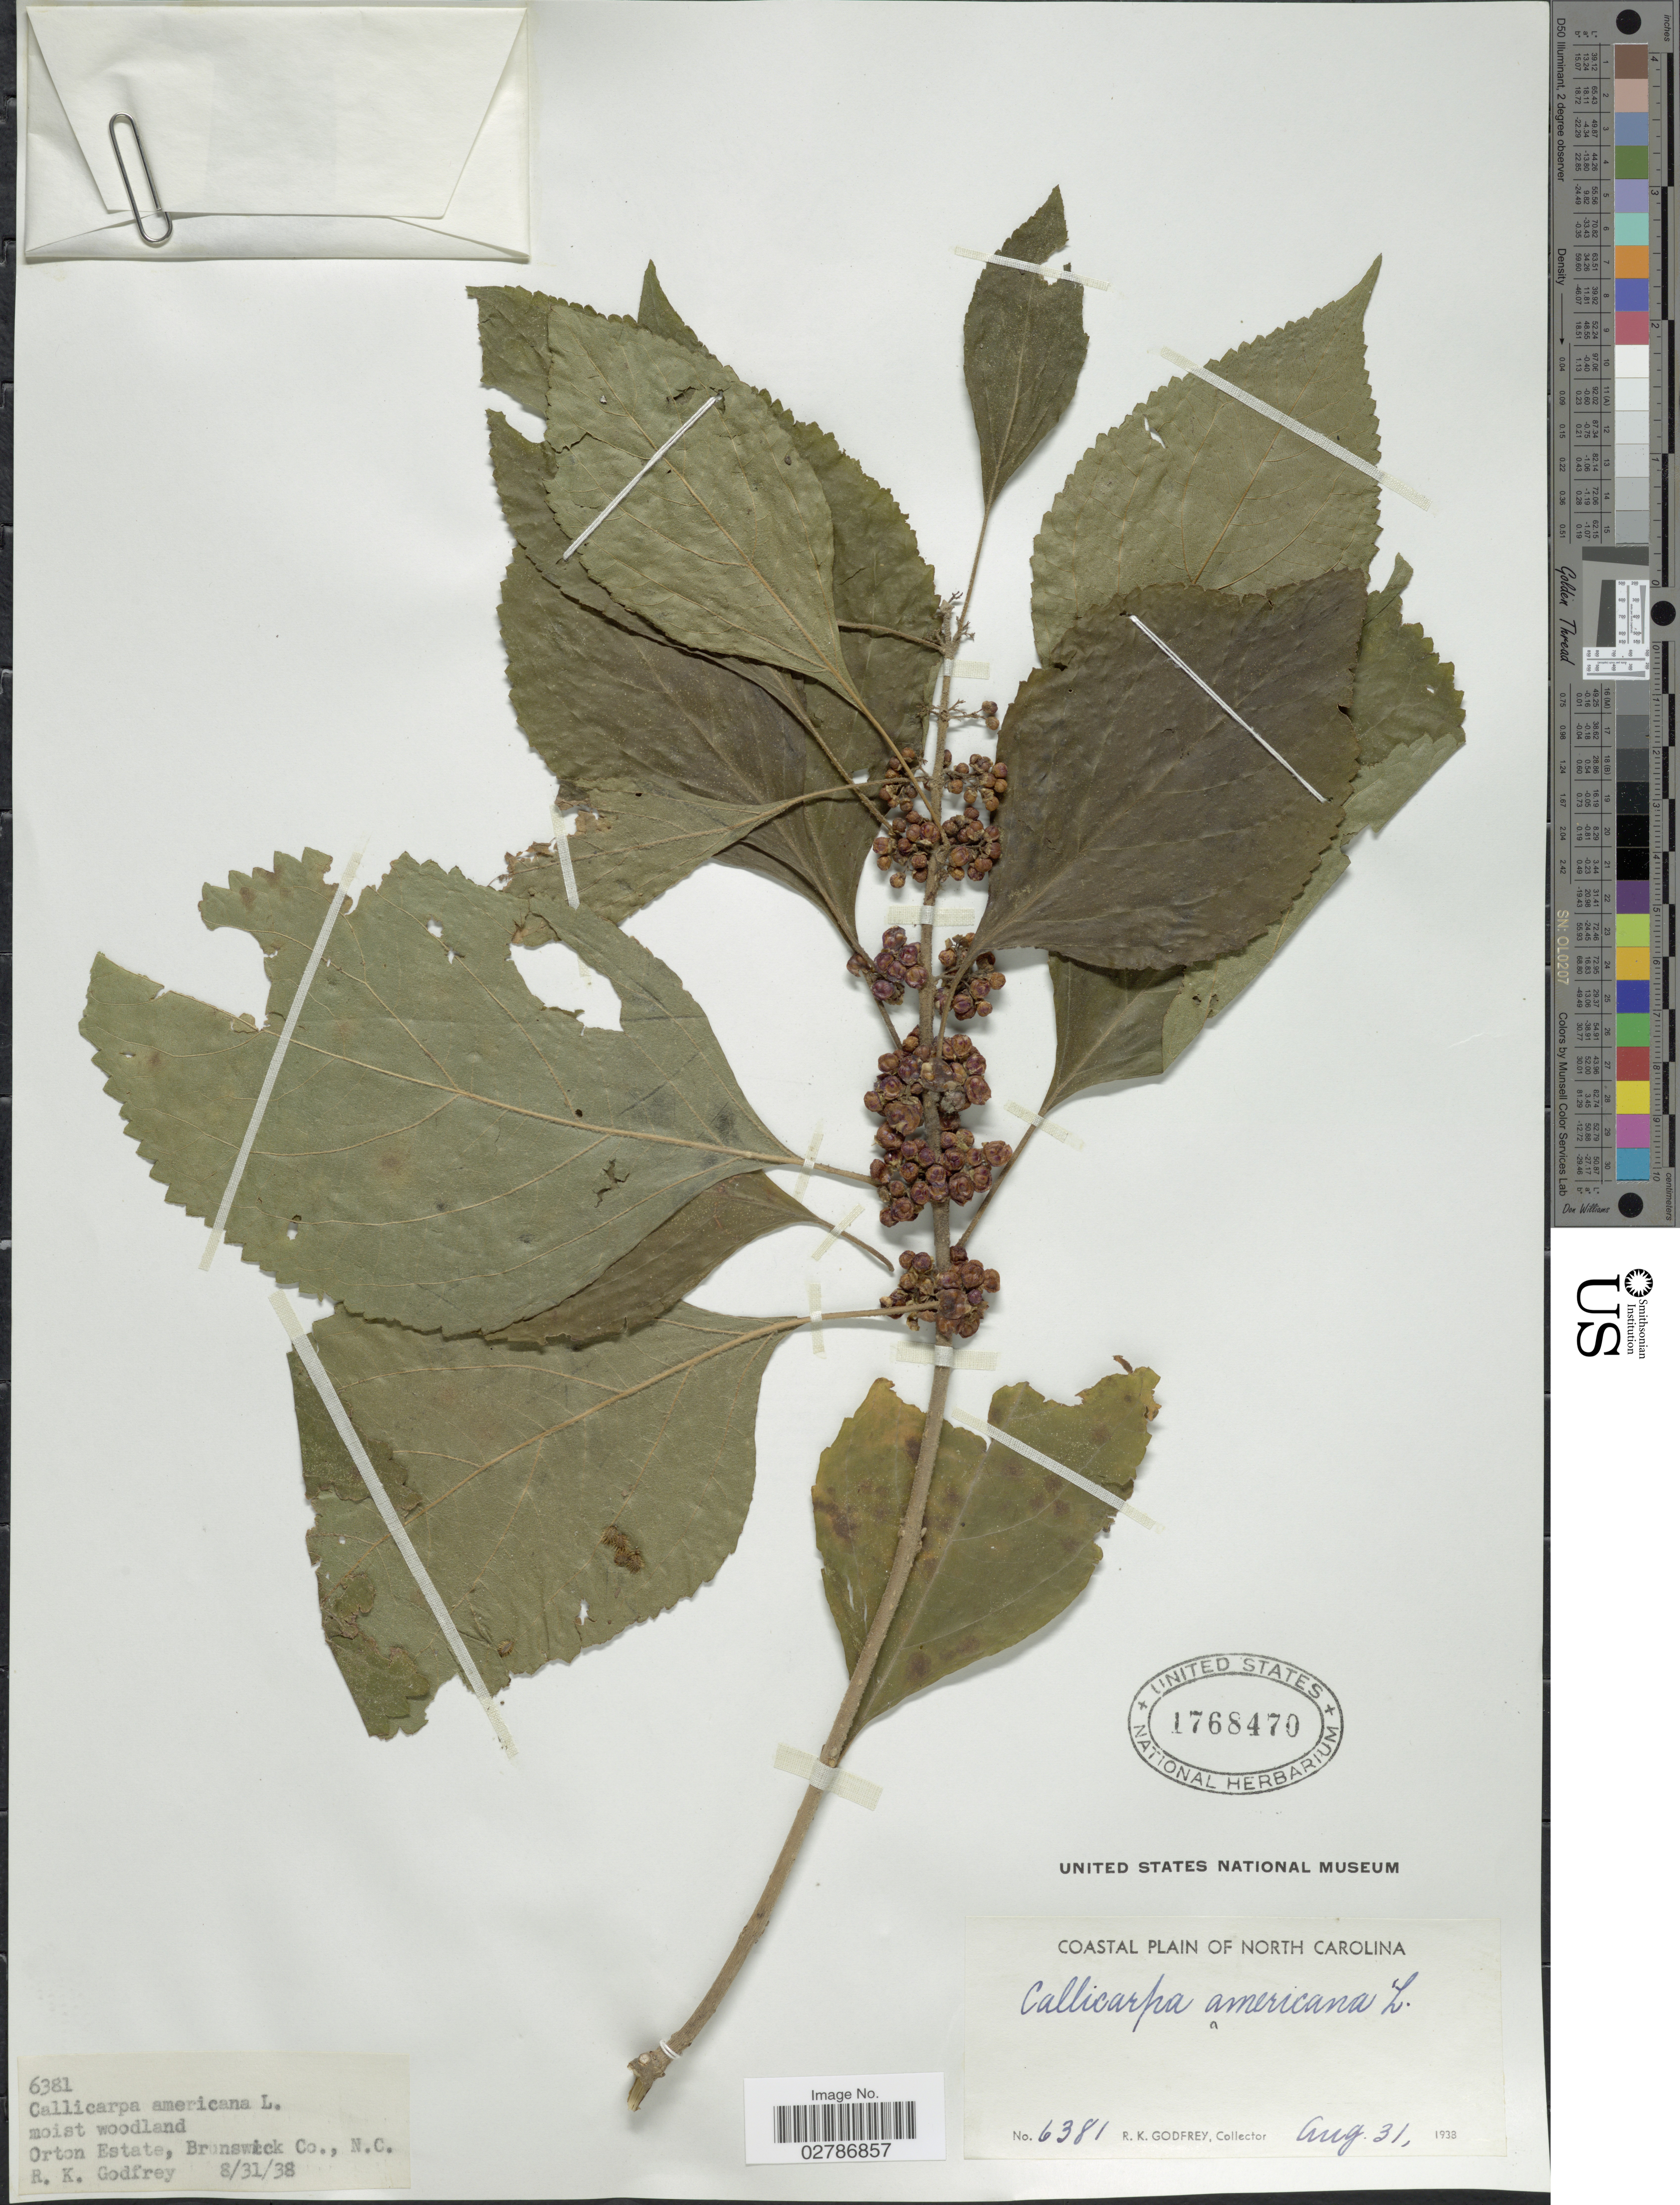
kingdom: Plantae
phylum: Tracheophyta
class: Magnoliopsida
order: Lamiales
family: Lamiaceae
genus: Callicarpa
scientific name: Callicarpa americana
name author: L.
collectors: R. K. Godfrey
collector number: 6381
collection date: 1938-08-31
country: United States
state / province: North Carolina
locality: Coastal Plain of North Carolina. Orton Estate, Brunswick Co.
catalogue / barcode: US 1768470